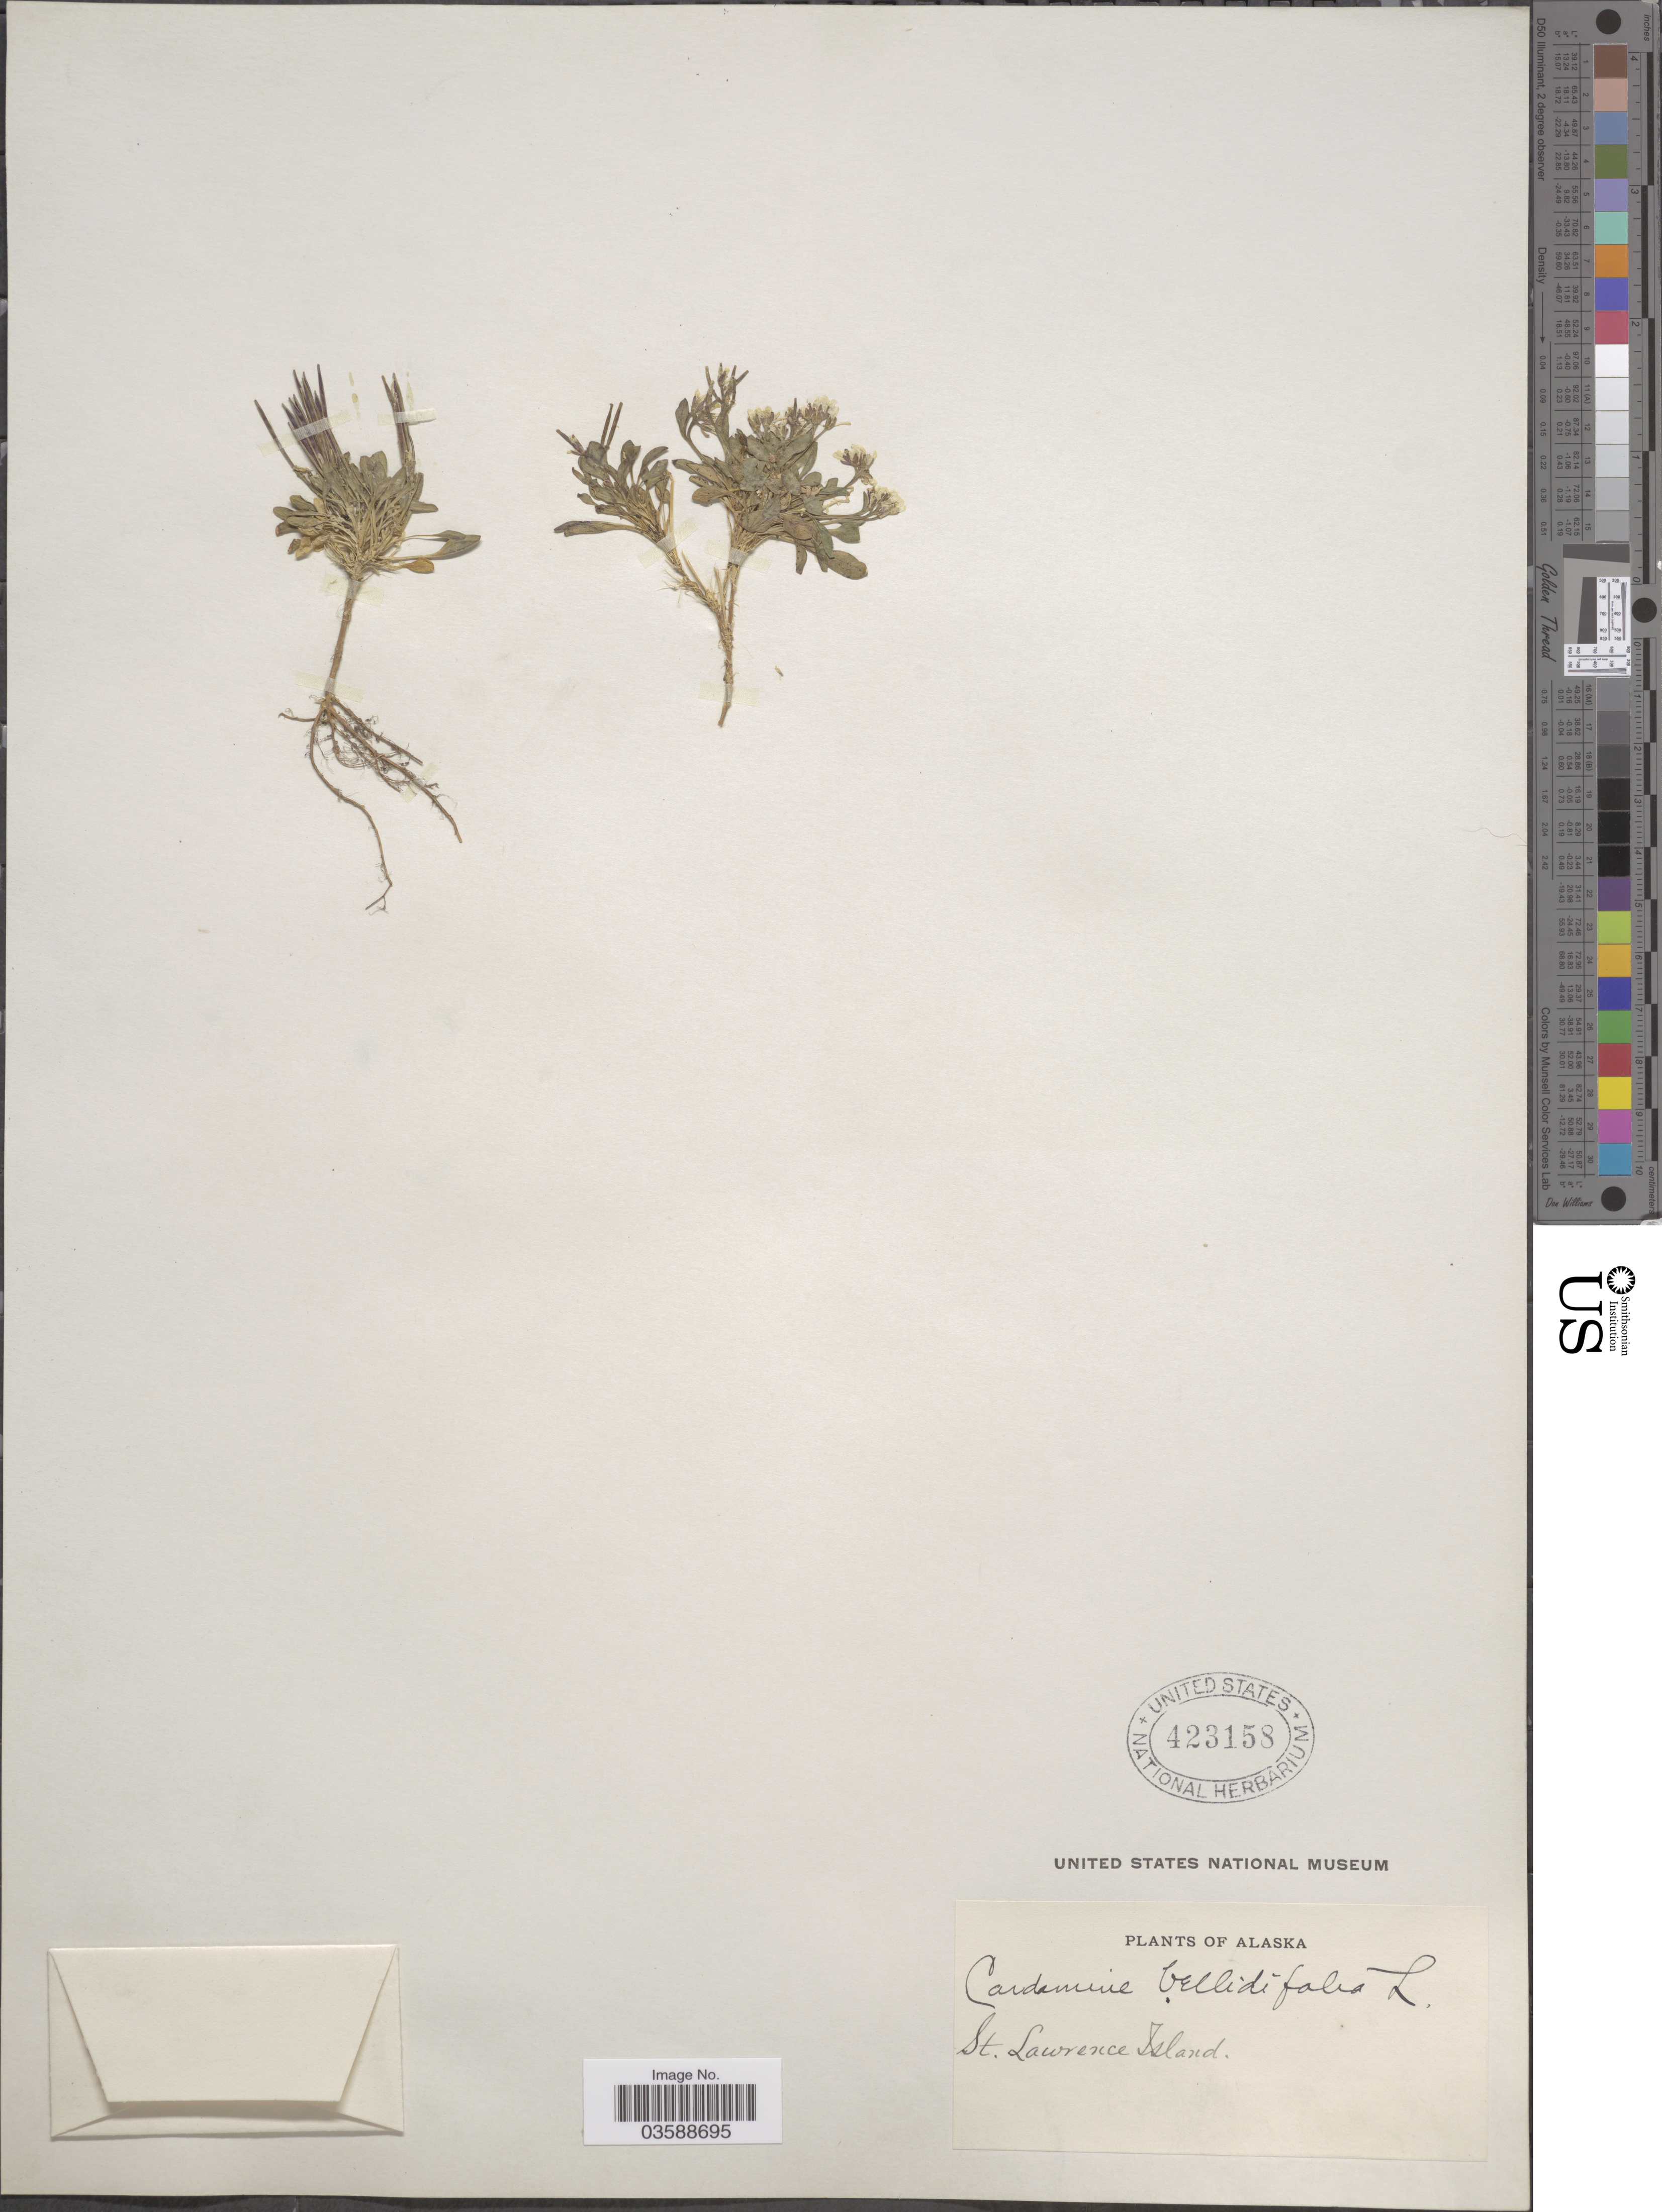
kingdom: Plantae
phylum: Tracheophyta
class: Magnoliopsida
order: Brassicales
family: Brassicaceae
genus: Cardamine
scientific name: Cardamine bellidifolia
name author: L.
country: United States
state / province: Alaska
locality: St. Lawrence Island.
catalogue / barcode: US 423158